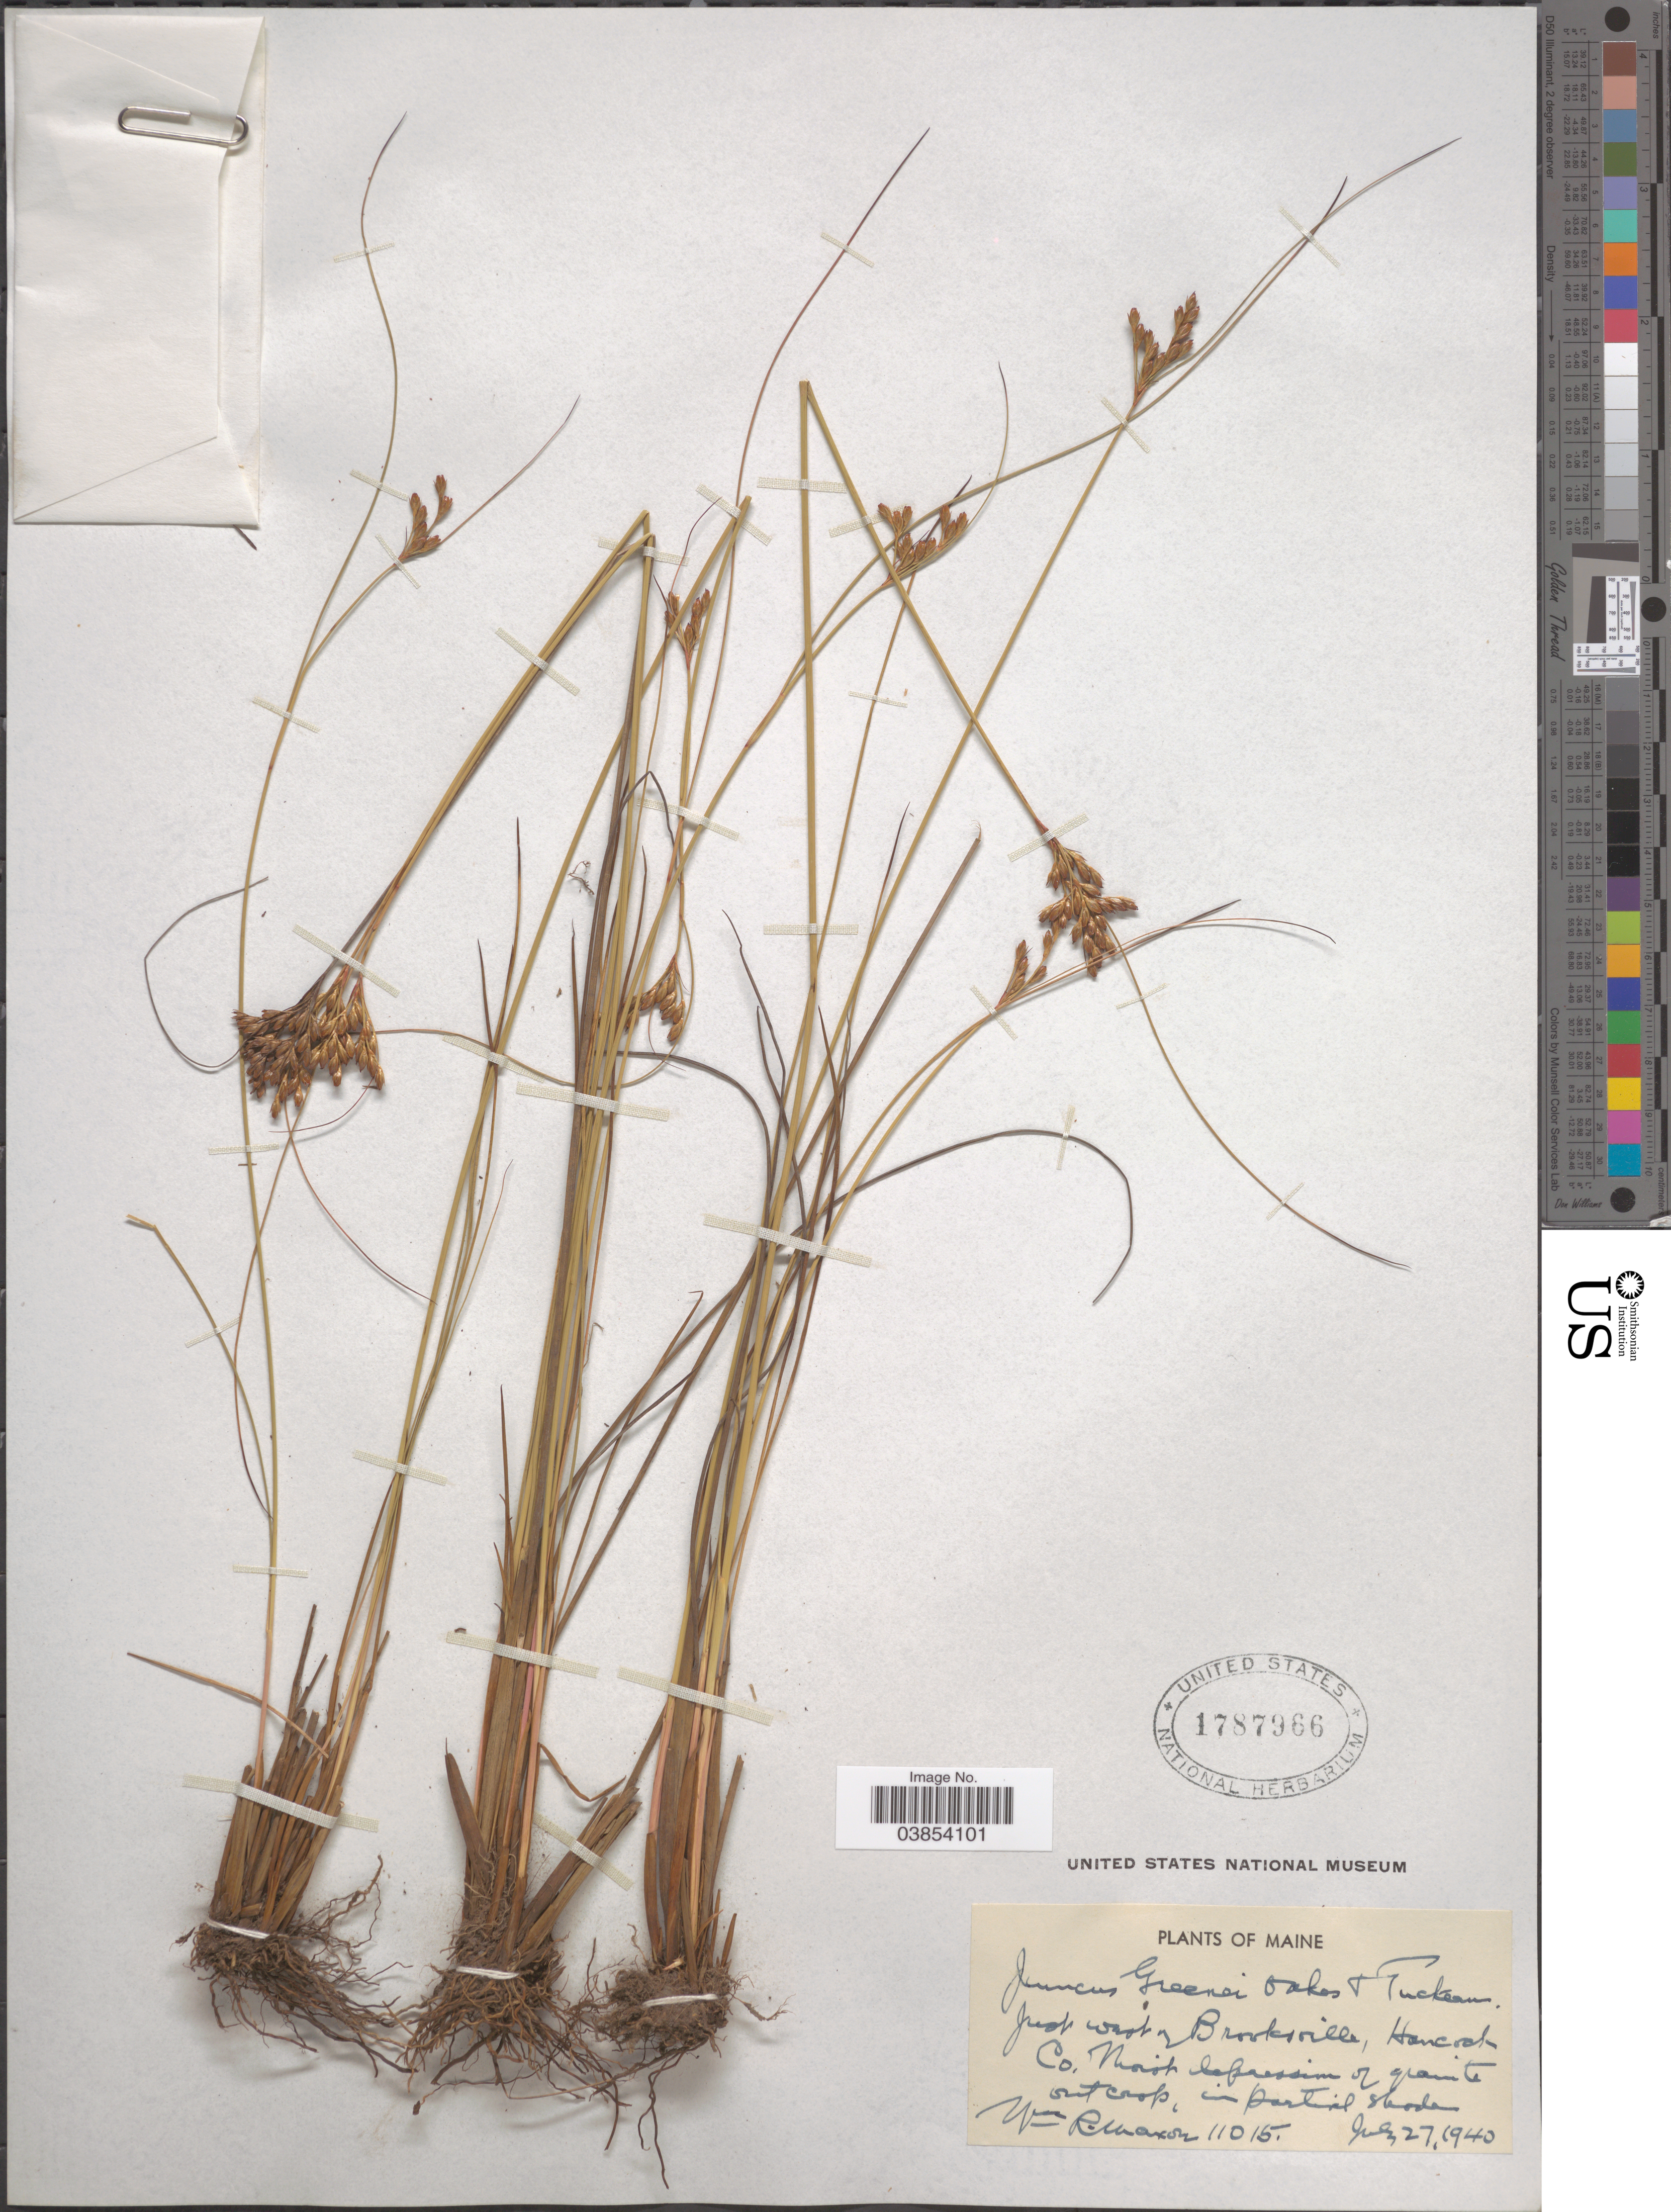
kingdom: Plantae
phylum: Tracheophyta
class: Liliopsida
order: Poales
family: Juncaceae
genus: Juncus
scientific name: Juncus greenei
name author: Oakes & Tuck.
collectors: W. R. Maxon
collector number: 11015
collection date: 1940-07-27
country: United States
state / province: Maine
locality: Just west of Brooksville, Hancock Co.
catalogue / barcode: US 1787966